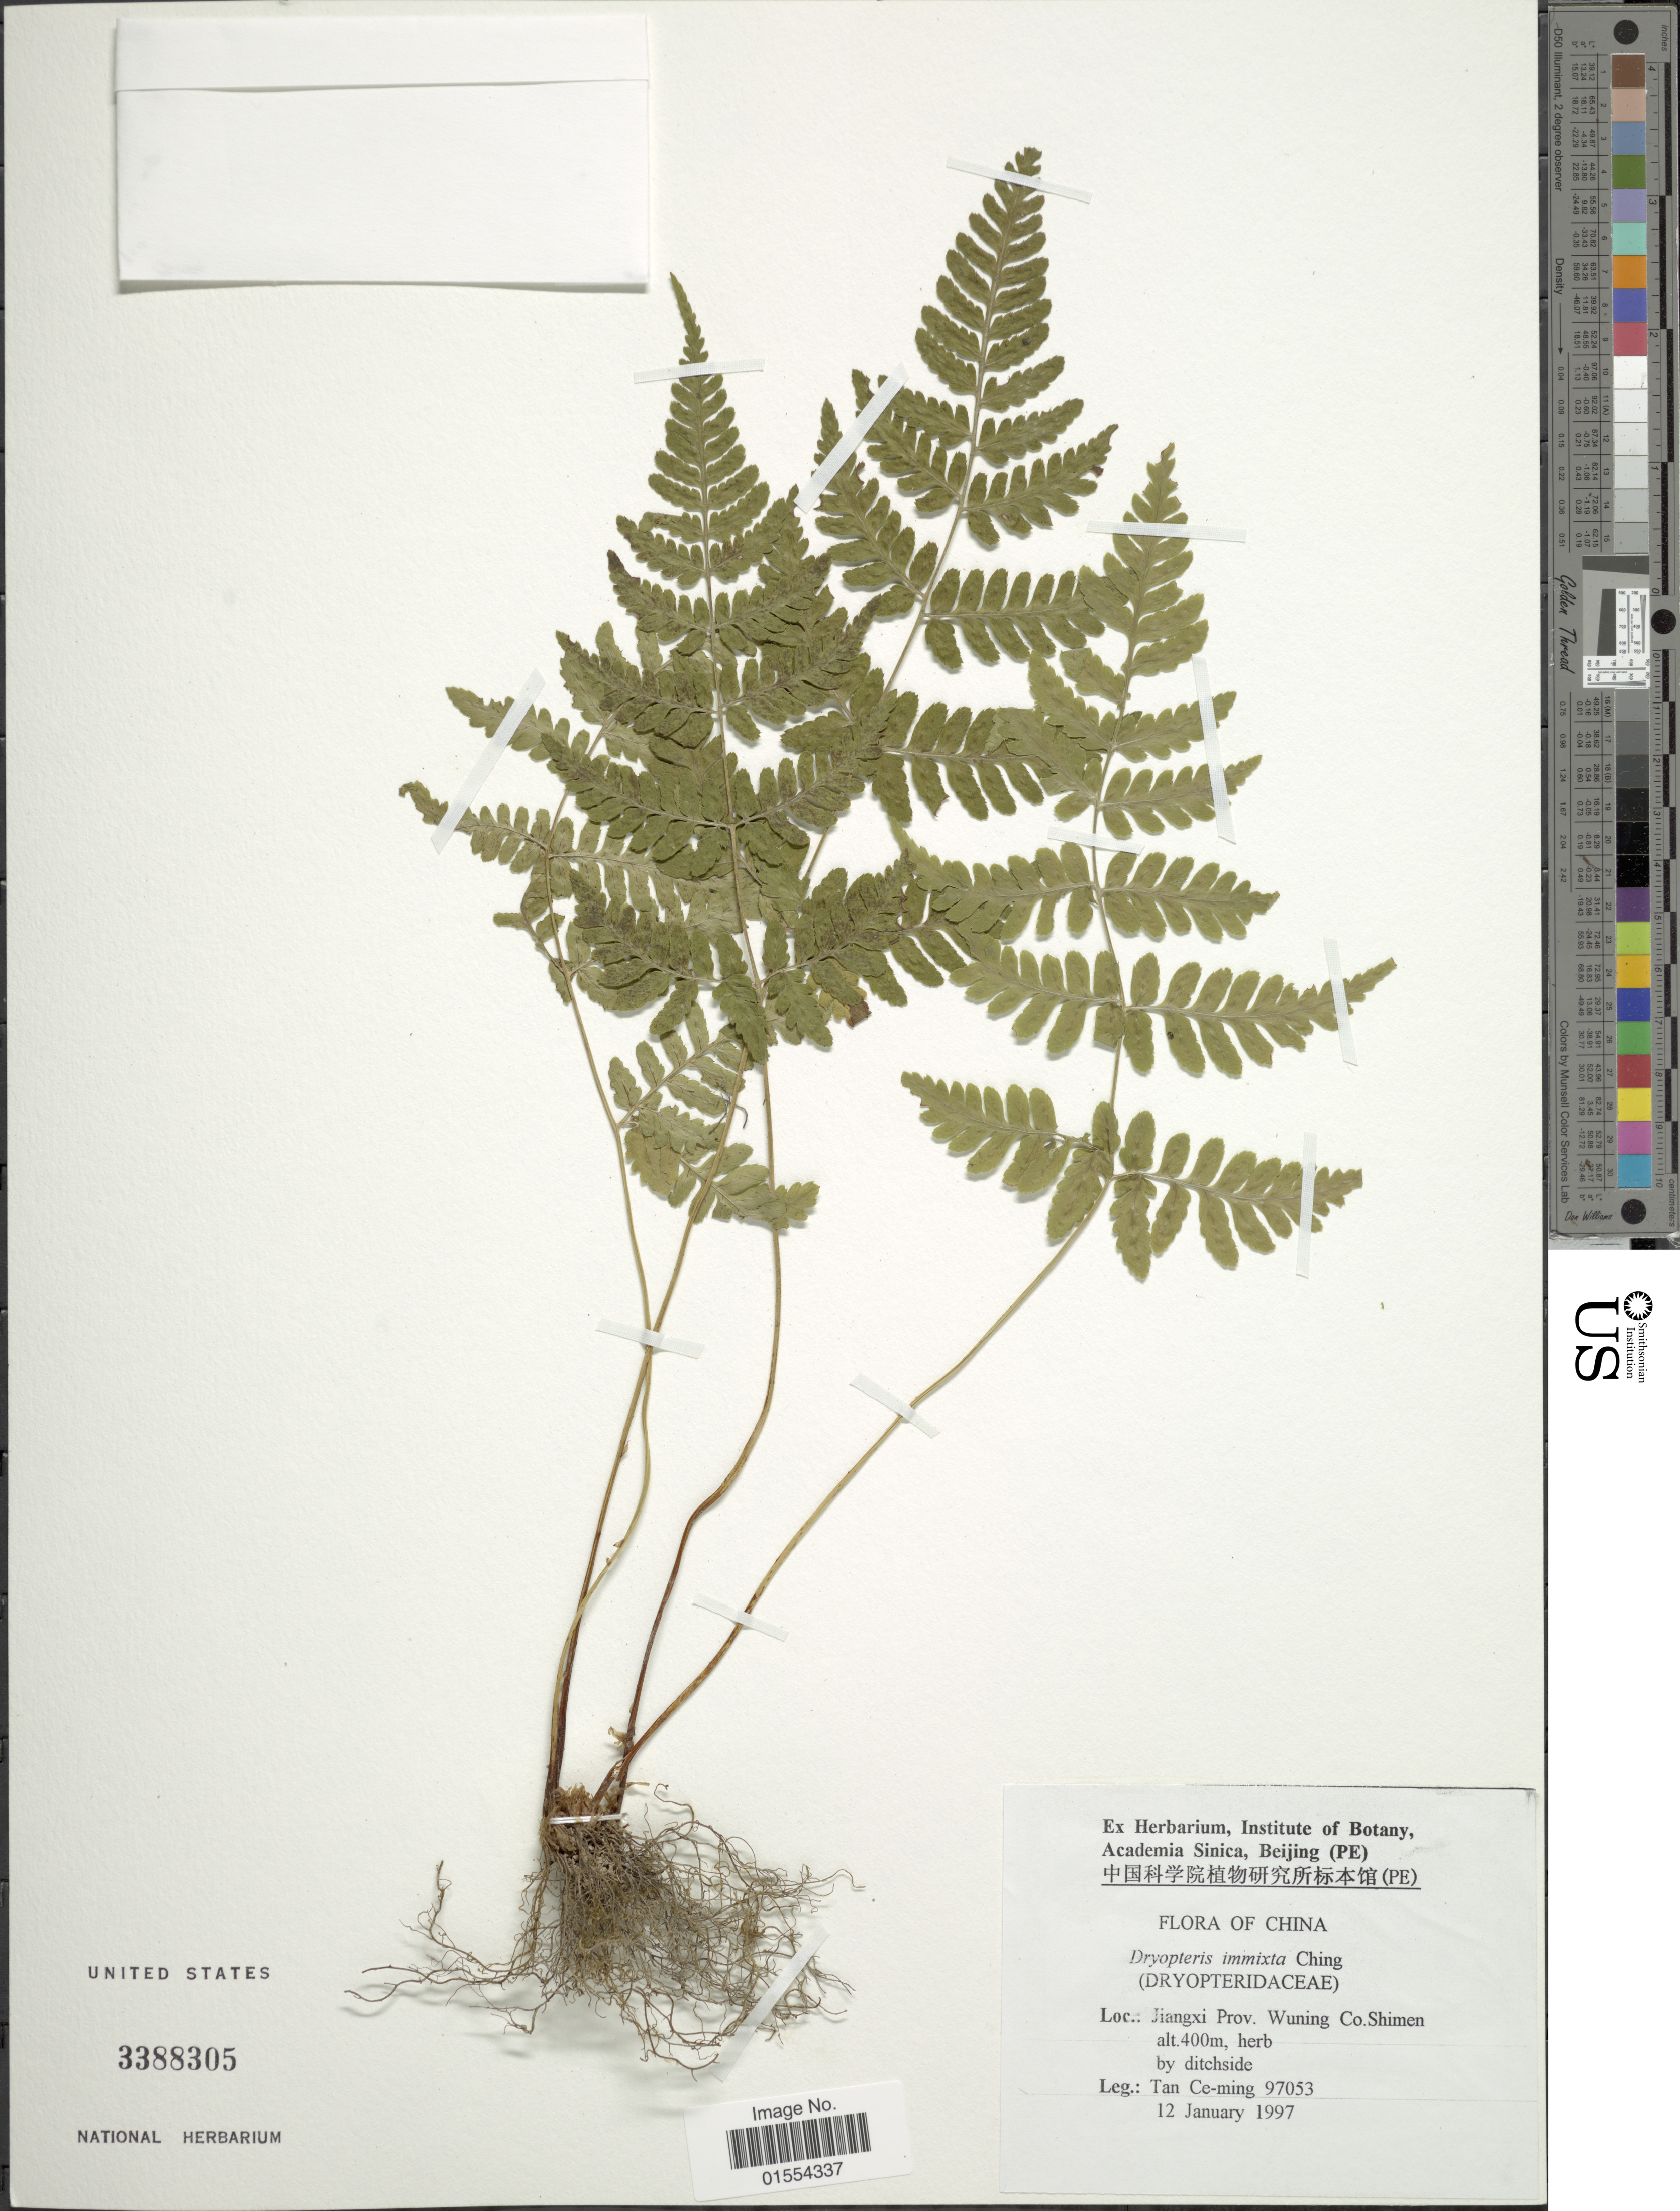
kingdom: Plantae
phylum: Tracheophyta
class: Polypodiopsida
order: Polypodiales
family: Dryopteridaceae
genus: Dryopteris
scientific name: Dryopteris immixta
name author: Ching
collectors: C. Tan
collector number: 97053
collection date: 1997-01-12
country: China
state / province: Jiangxi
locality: China, Jiangxi Prov. Wuning Co. Shimen.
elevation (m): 400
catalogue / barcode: US 3388305